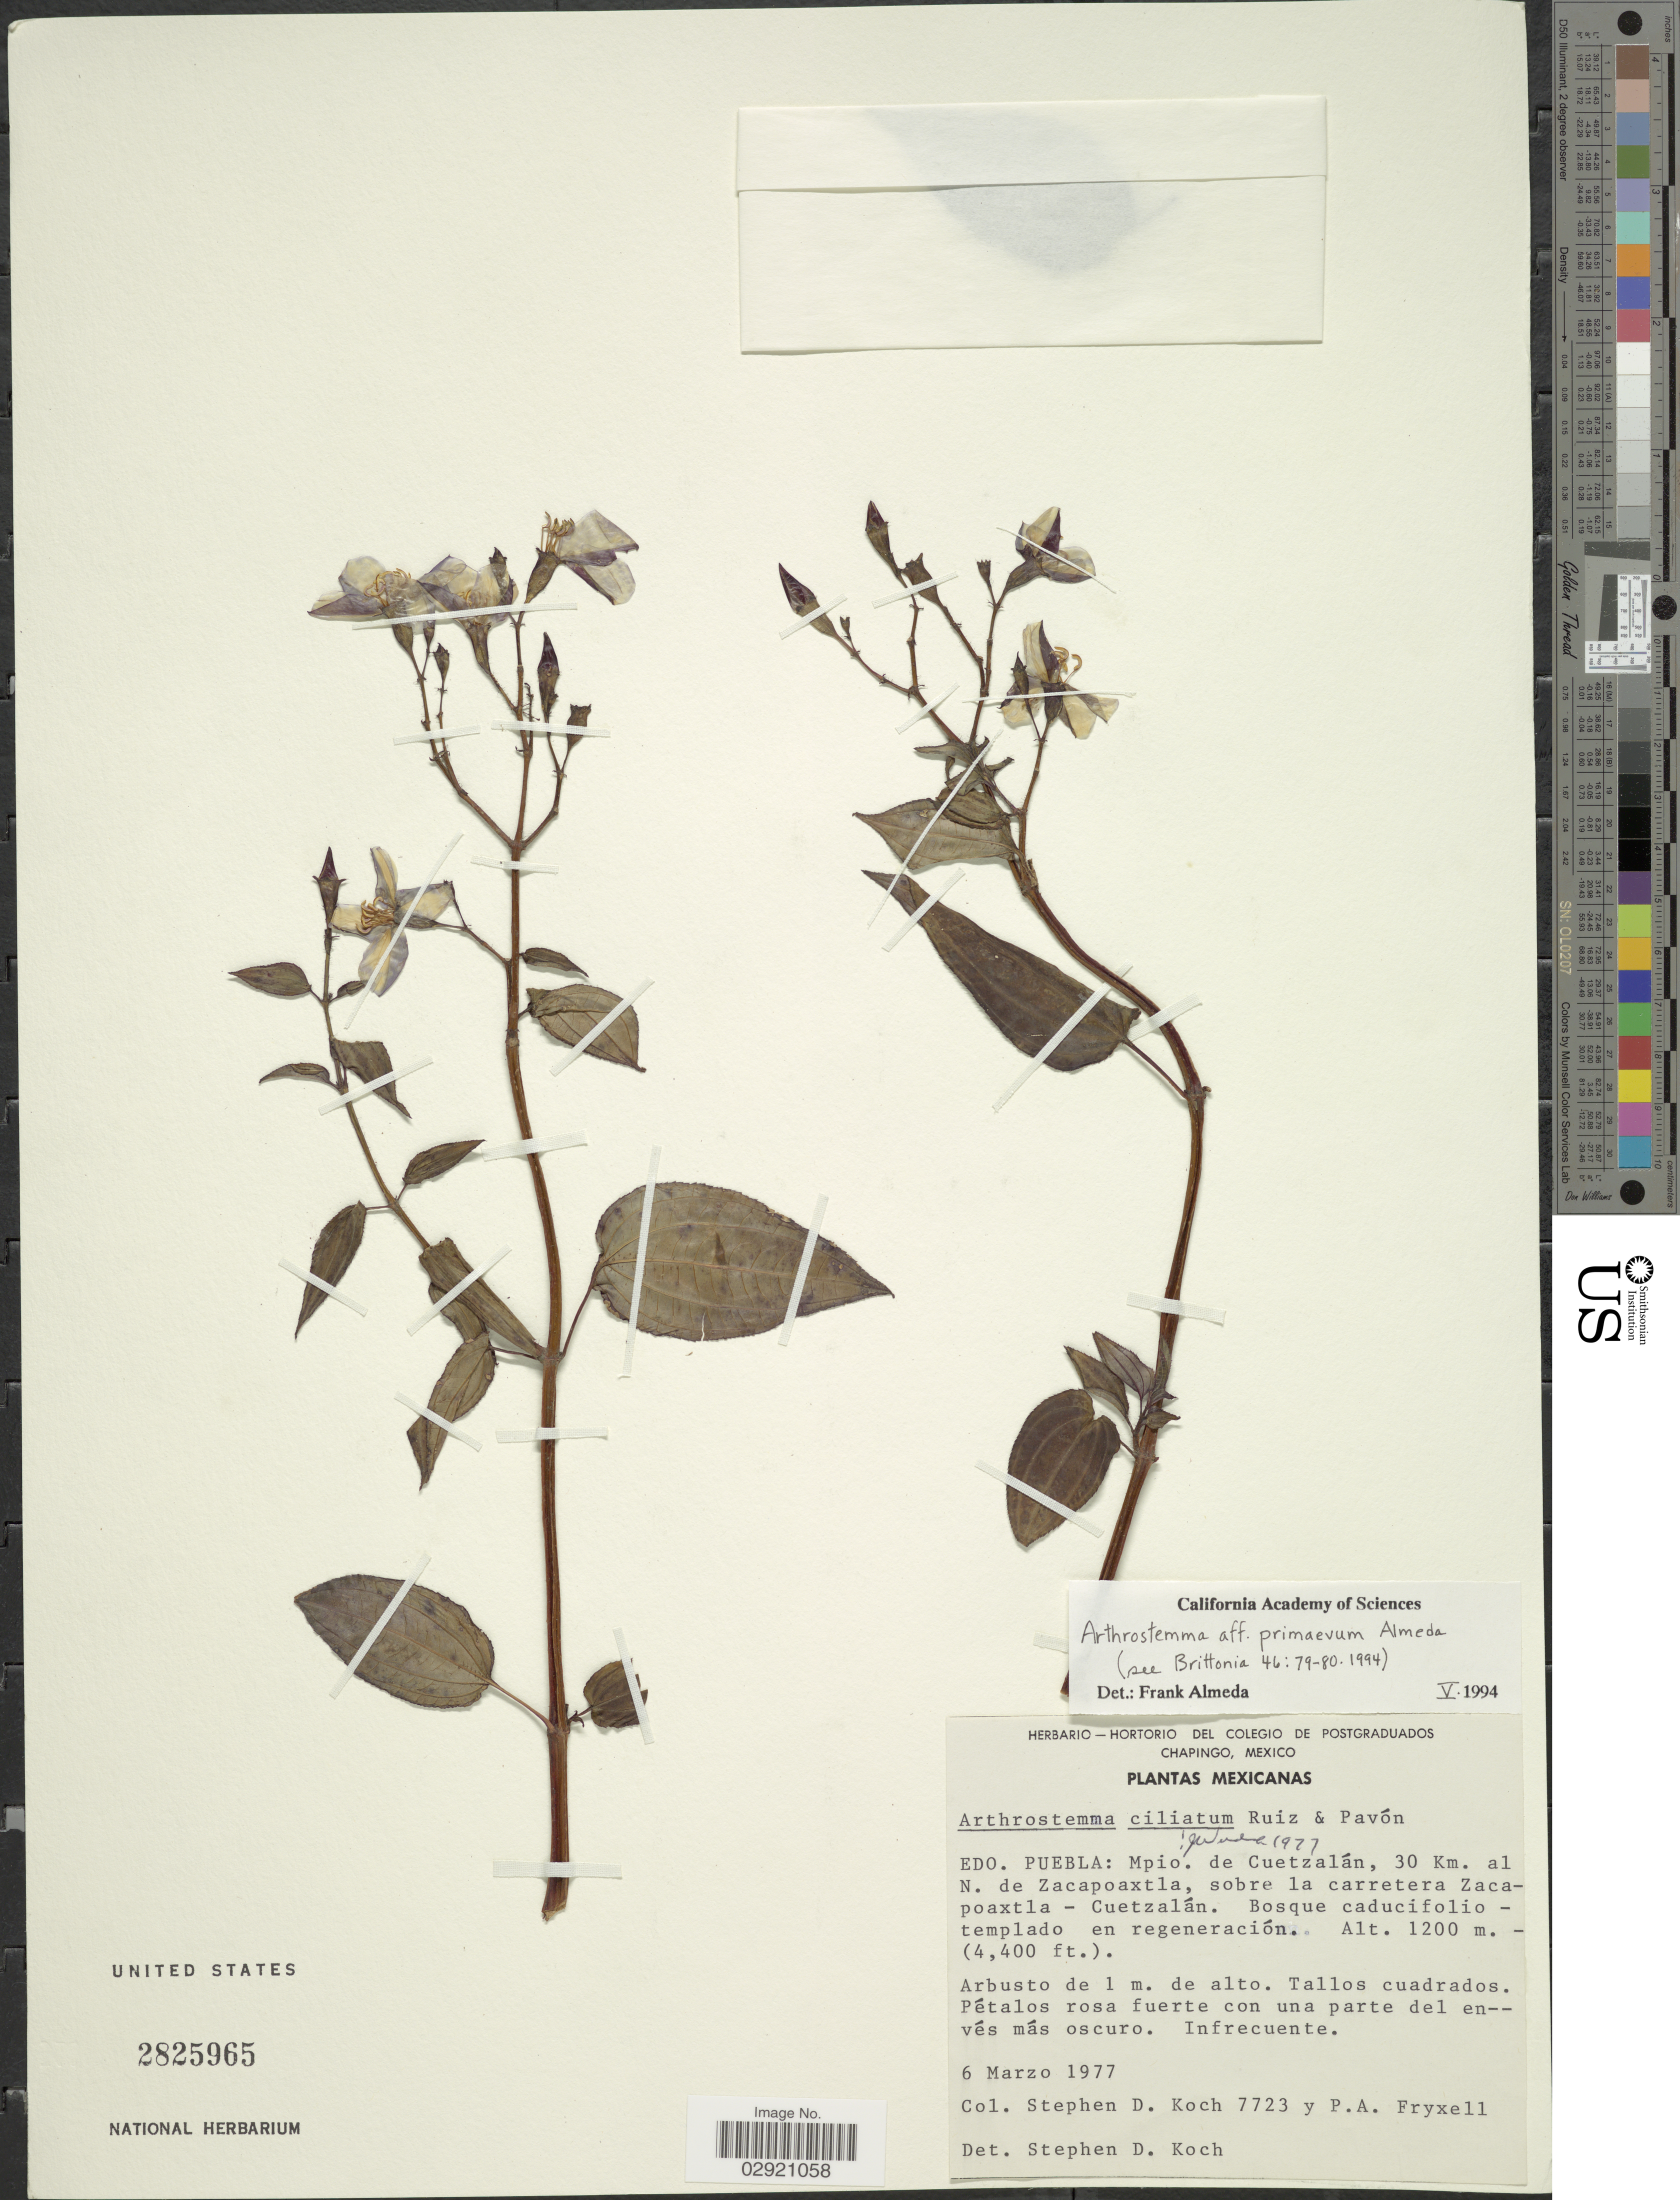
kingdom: Plantae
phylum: Tracheophyta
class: Magnoliopsida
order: Myrtales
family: Melastomataceae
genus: Arthrostemma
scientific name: Arthrostemma primaevum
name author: Almeda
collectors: S. D. Koch & P. A. Fryxell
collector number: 7723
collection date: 1977-03-06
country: Mexico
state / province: Puebla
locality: Mpio. de Cuetzalán, 30 Km. al N. de Zacapoaxtla, sobre la carretera Zacapoaxtla - Cuetzalán.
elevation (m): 1200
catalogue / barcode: US 2825965